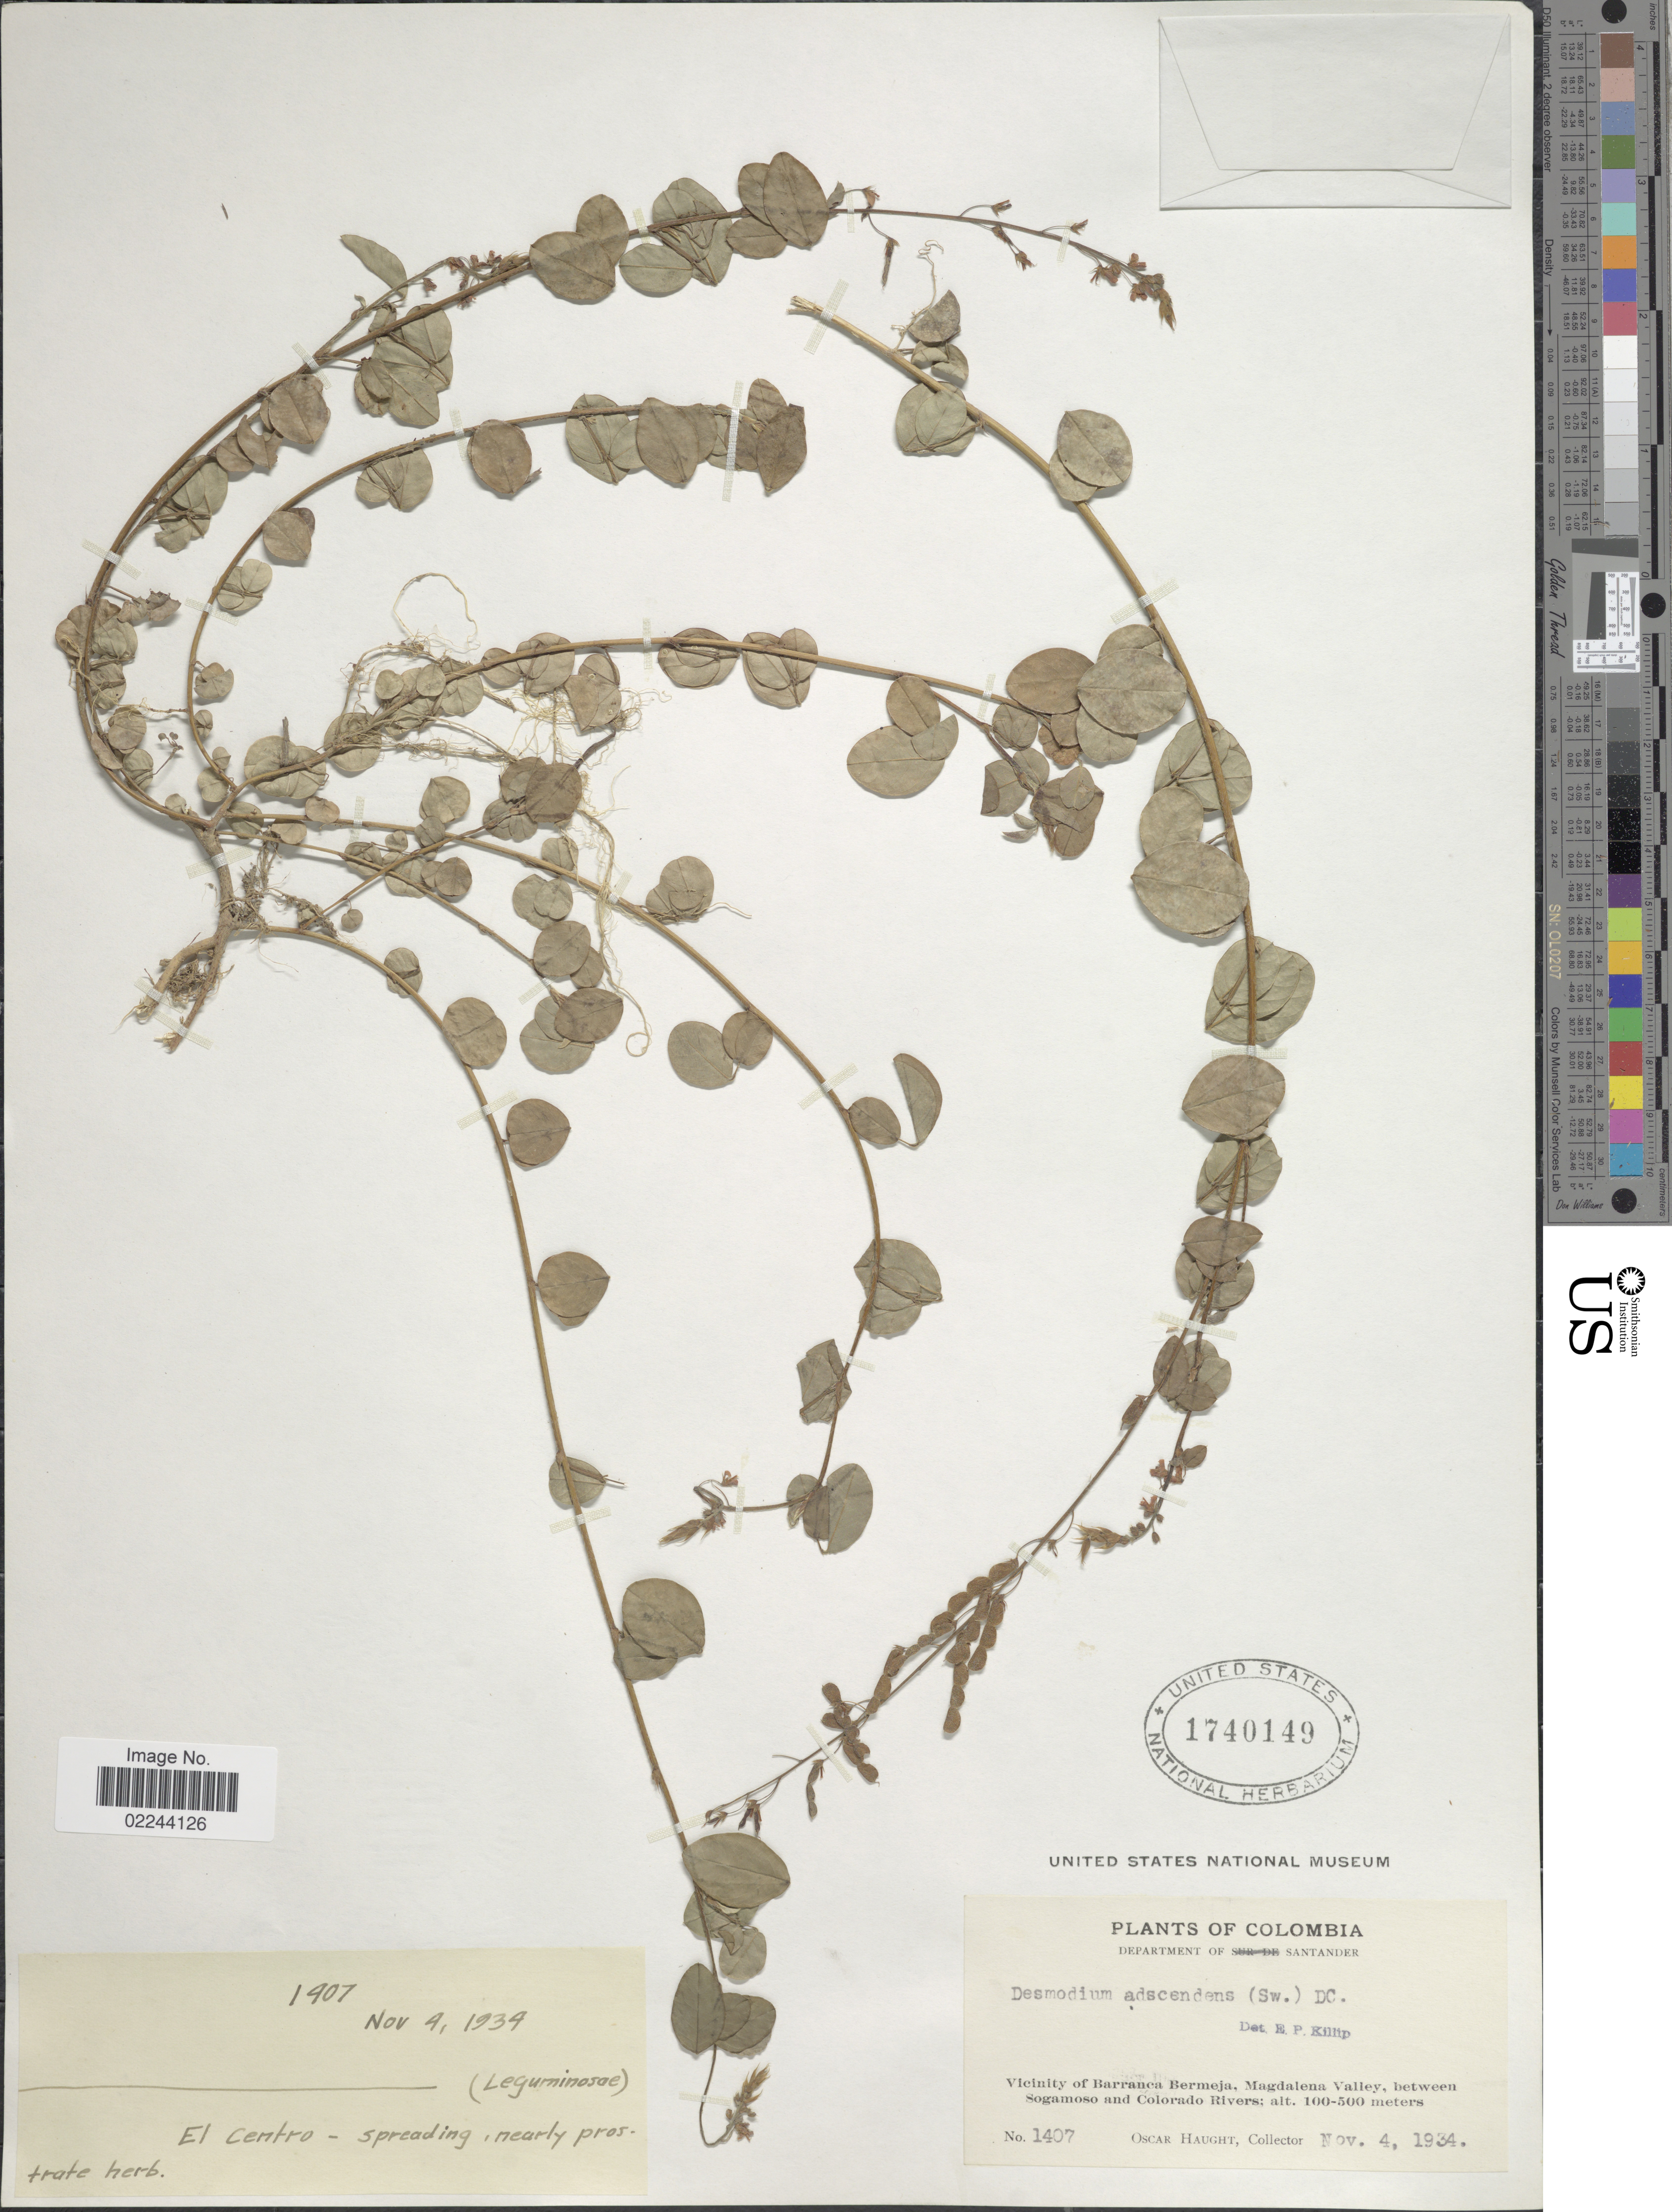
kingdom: Plantae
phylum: Tracheophyta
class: Magnoliopsida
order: Fabales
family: Fabaceae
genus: Grona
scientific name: Grona adscendens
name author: (Sw.) H. Ohashi & K. Ohashi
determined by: Strong, Mark T., (BOT), Smithsonian Institution - National Museum of Natural History (UNITED STATES)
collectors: O. L. Haught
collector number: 1407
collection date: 1934-11-04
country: Colombia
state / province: Magdalena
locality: Department of Santander, Vicinity of Barranca Bermeja, Magdalena Valley, between Sogamoso and Colorado Rivers, El Centro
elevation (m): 100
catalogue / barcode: US 1740149